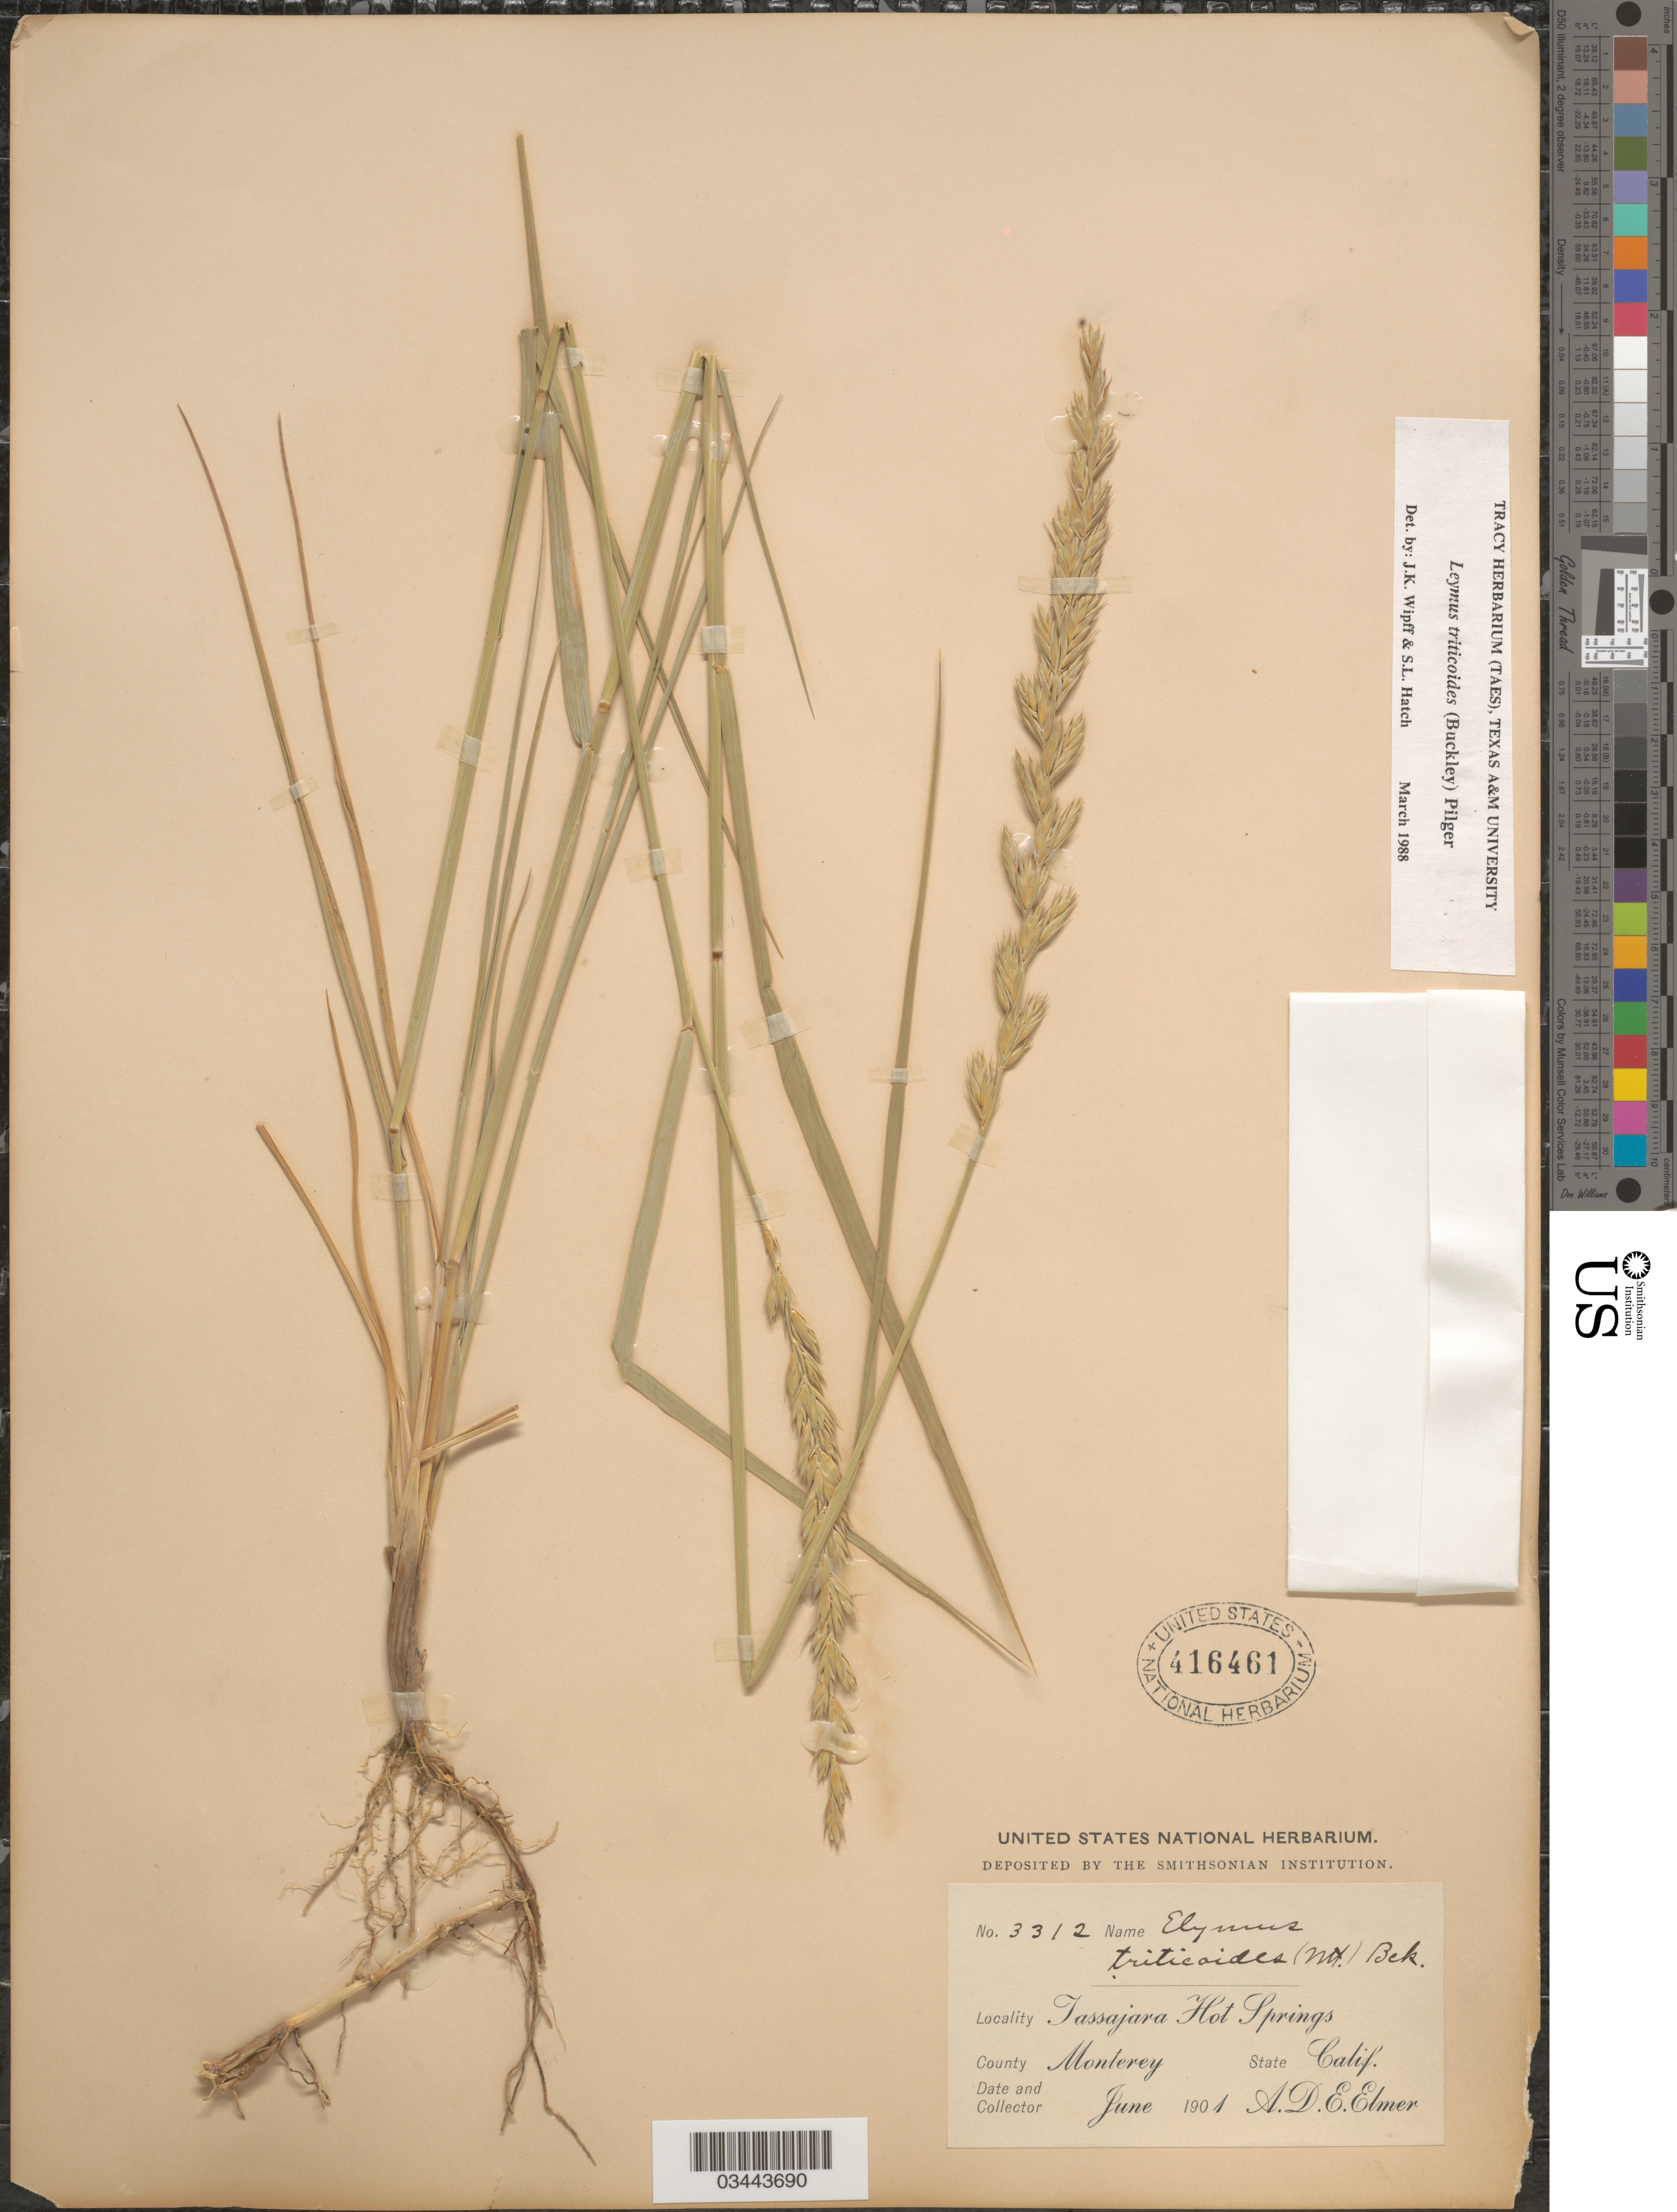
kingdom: Plantae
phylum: Tracheophyta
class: Liliopsida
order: Poales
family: Poaceae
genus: Leymus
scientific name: Leymus triticoides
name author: (Buckley) Pilg.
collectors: A. D. E. Elmer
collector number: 3312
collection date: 1901-06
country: United States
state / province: California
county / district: Monterey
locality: Tassajara Hot Springs. County Monterey.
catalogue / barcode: US 416461